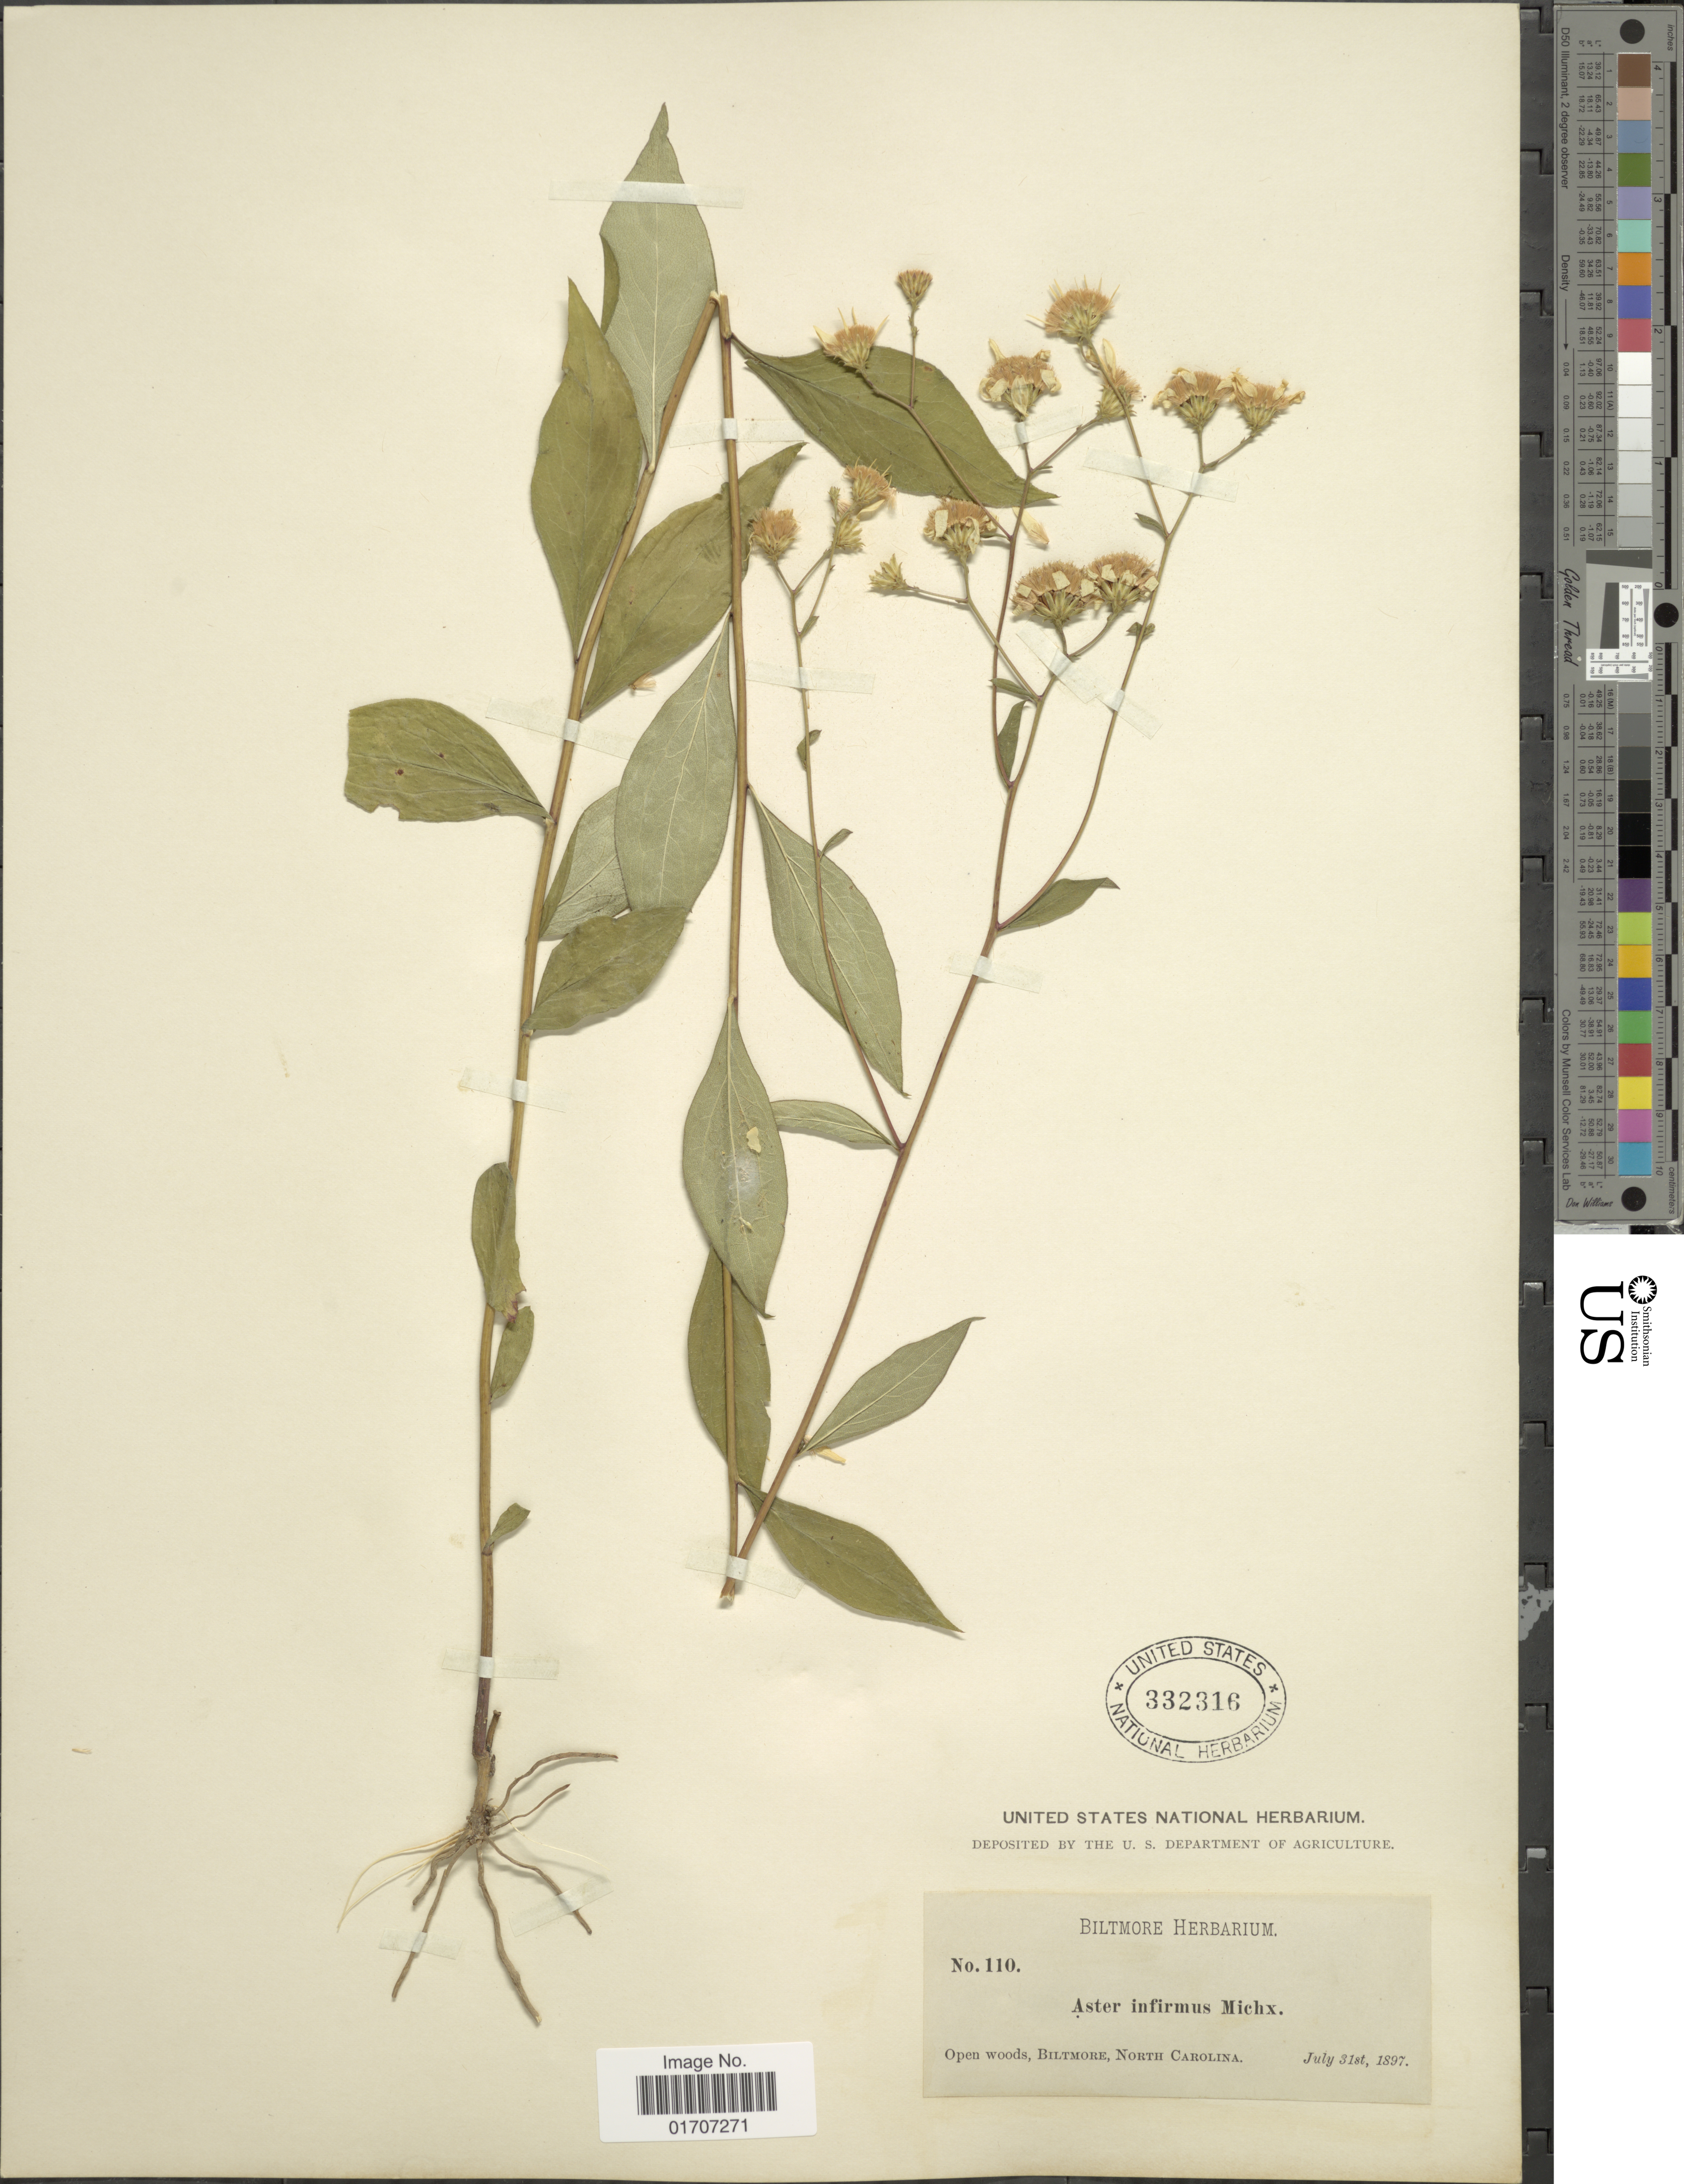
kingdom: Plantae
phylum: Tracheophyta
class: Magnoliopsida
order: Asterales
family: Asteraceae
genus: Doellingeria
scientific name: Doellingeria infirma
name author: (Michx.) Greene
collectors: ex herb. Biltmore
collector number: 110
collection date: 1897-07-31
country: United States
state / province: North Carolina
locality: Open woods, Bitlmore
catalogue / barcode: US 332316